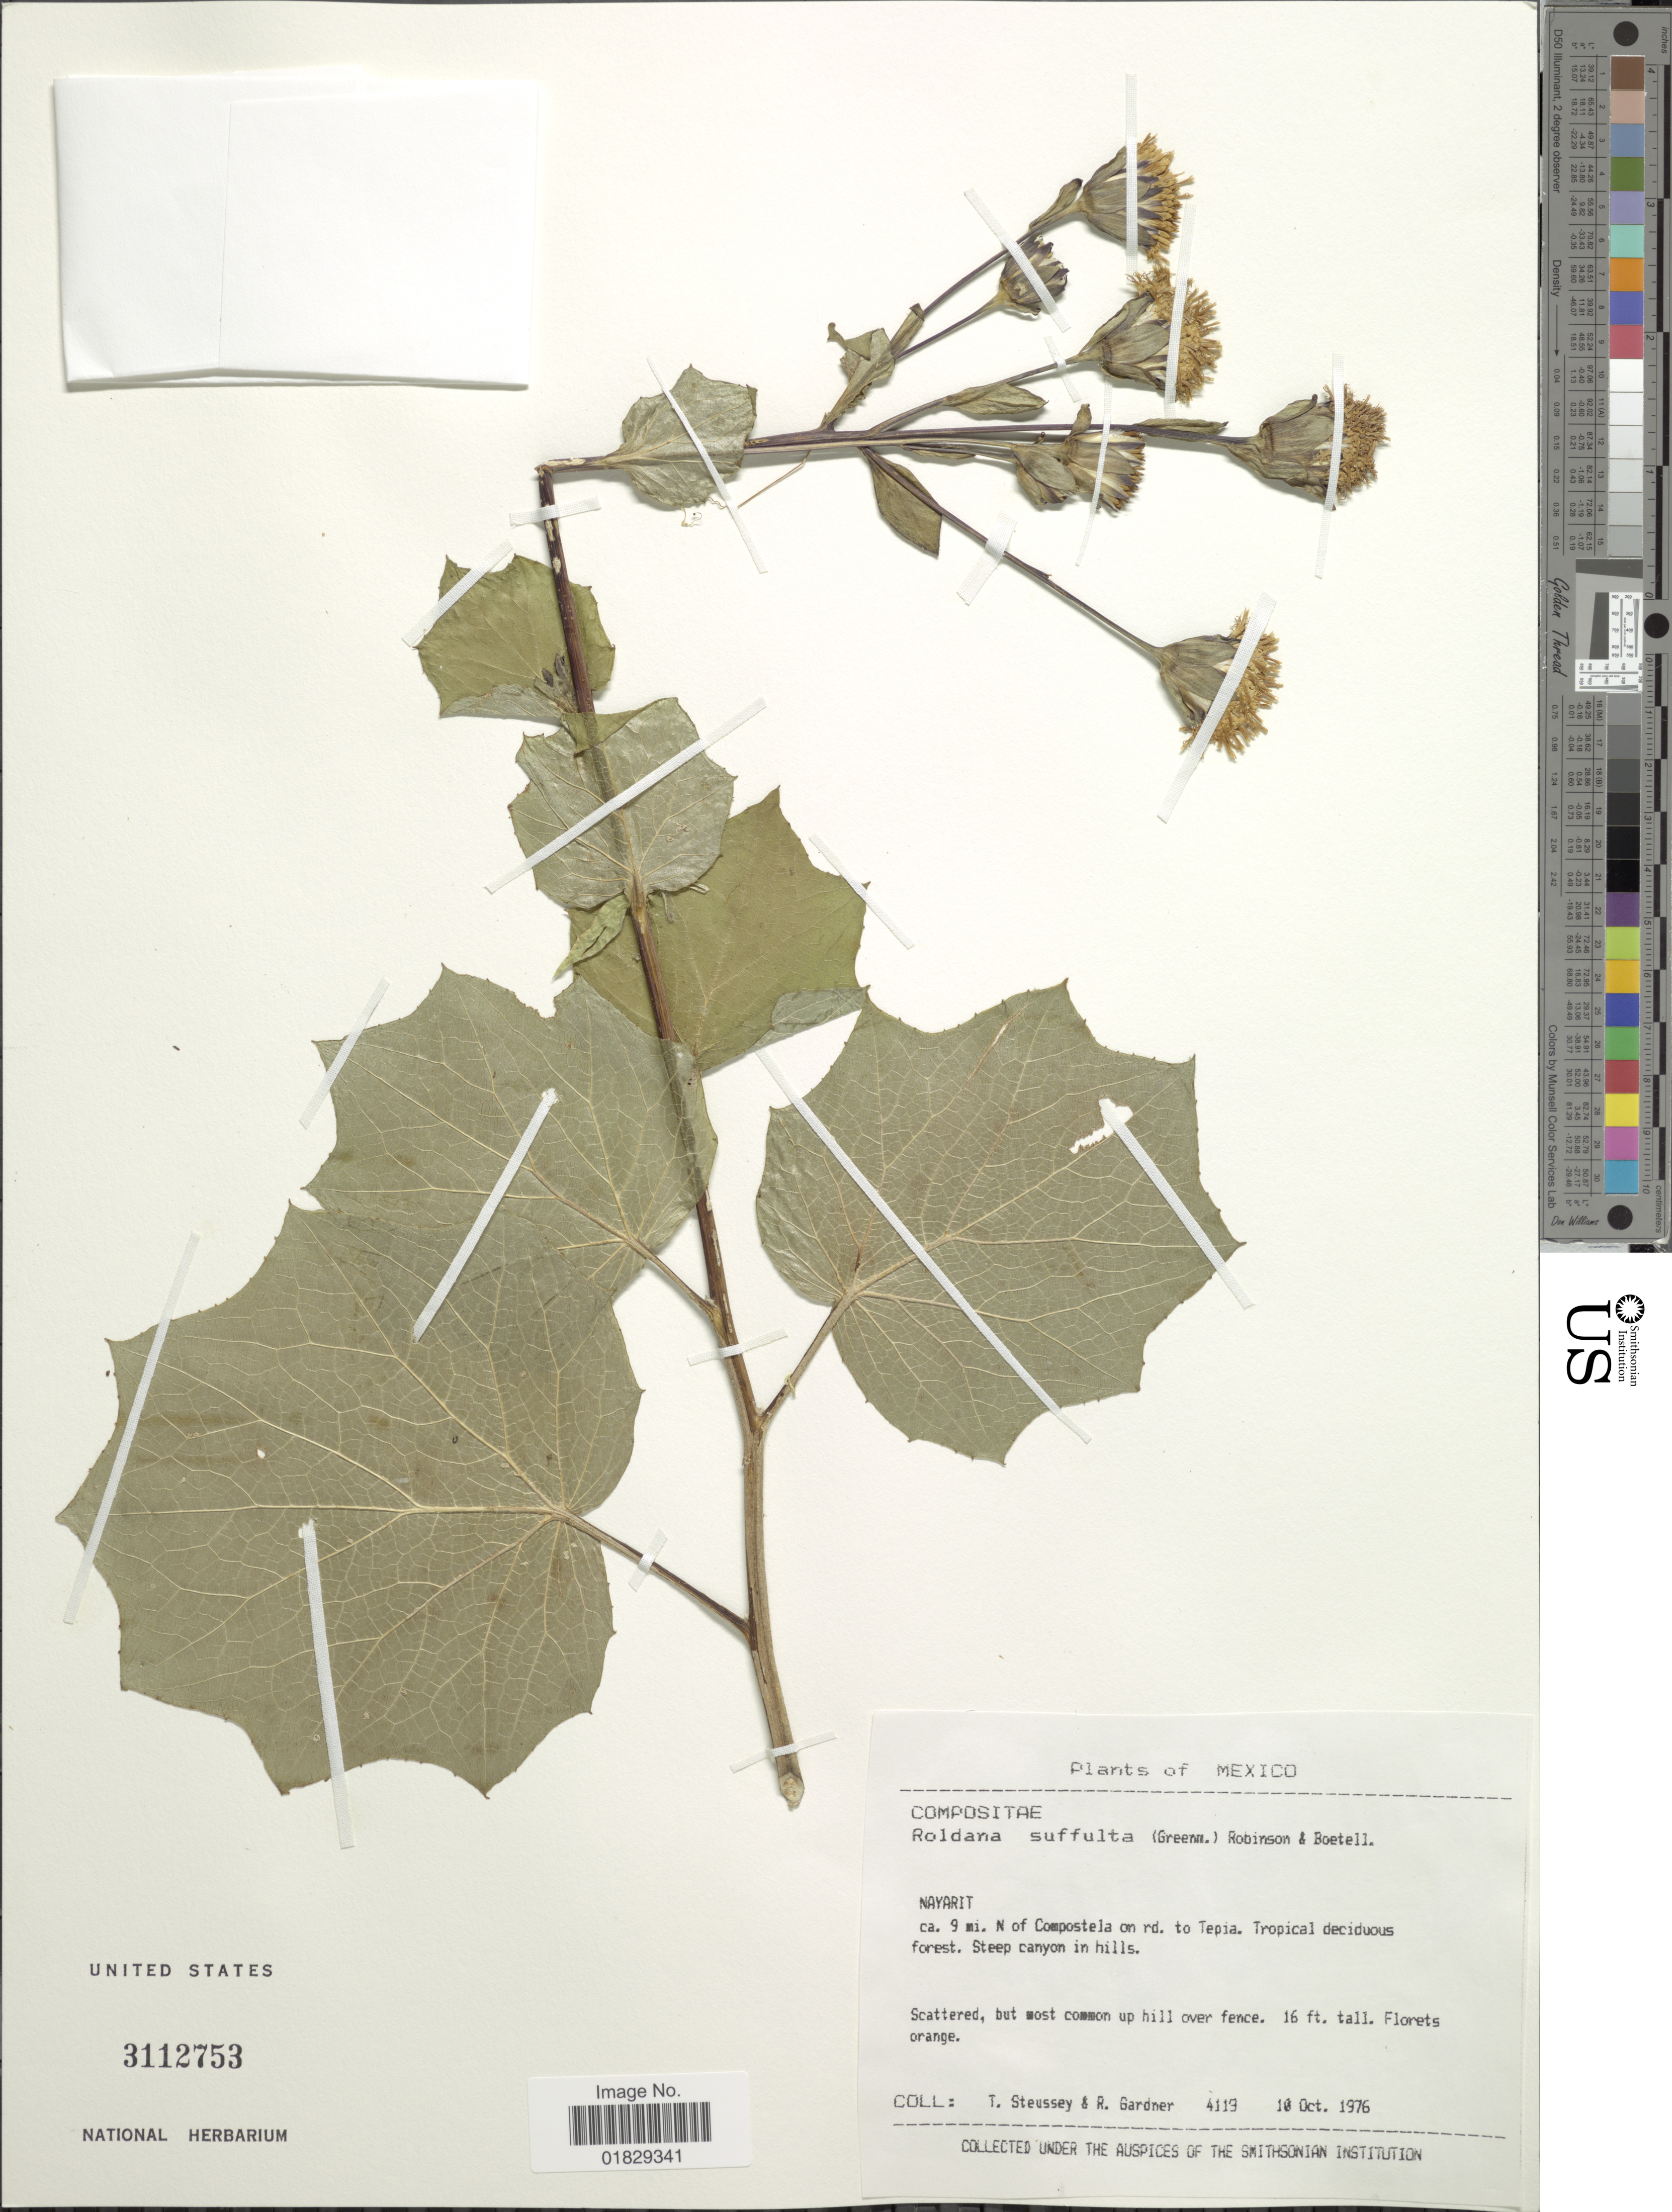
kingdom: Plantae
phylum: Tracheophyta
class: Magnoliopsida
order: Asterales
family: Asteraceae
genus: Roldana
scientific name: Roldana suffulta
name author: (Greenm.) H. Rob. & Brettell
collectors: T. Steussy & R. C. Gardner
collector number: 4119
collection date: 1976-10-10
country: Mexico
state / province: Nayarit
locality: Nayarit. Ca. 9 mi. N of Compostela on rd. to Tepia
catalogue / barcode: US 3112753